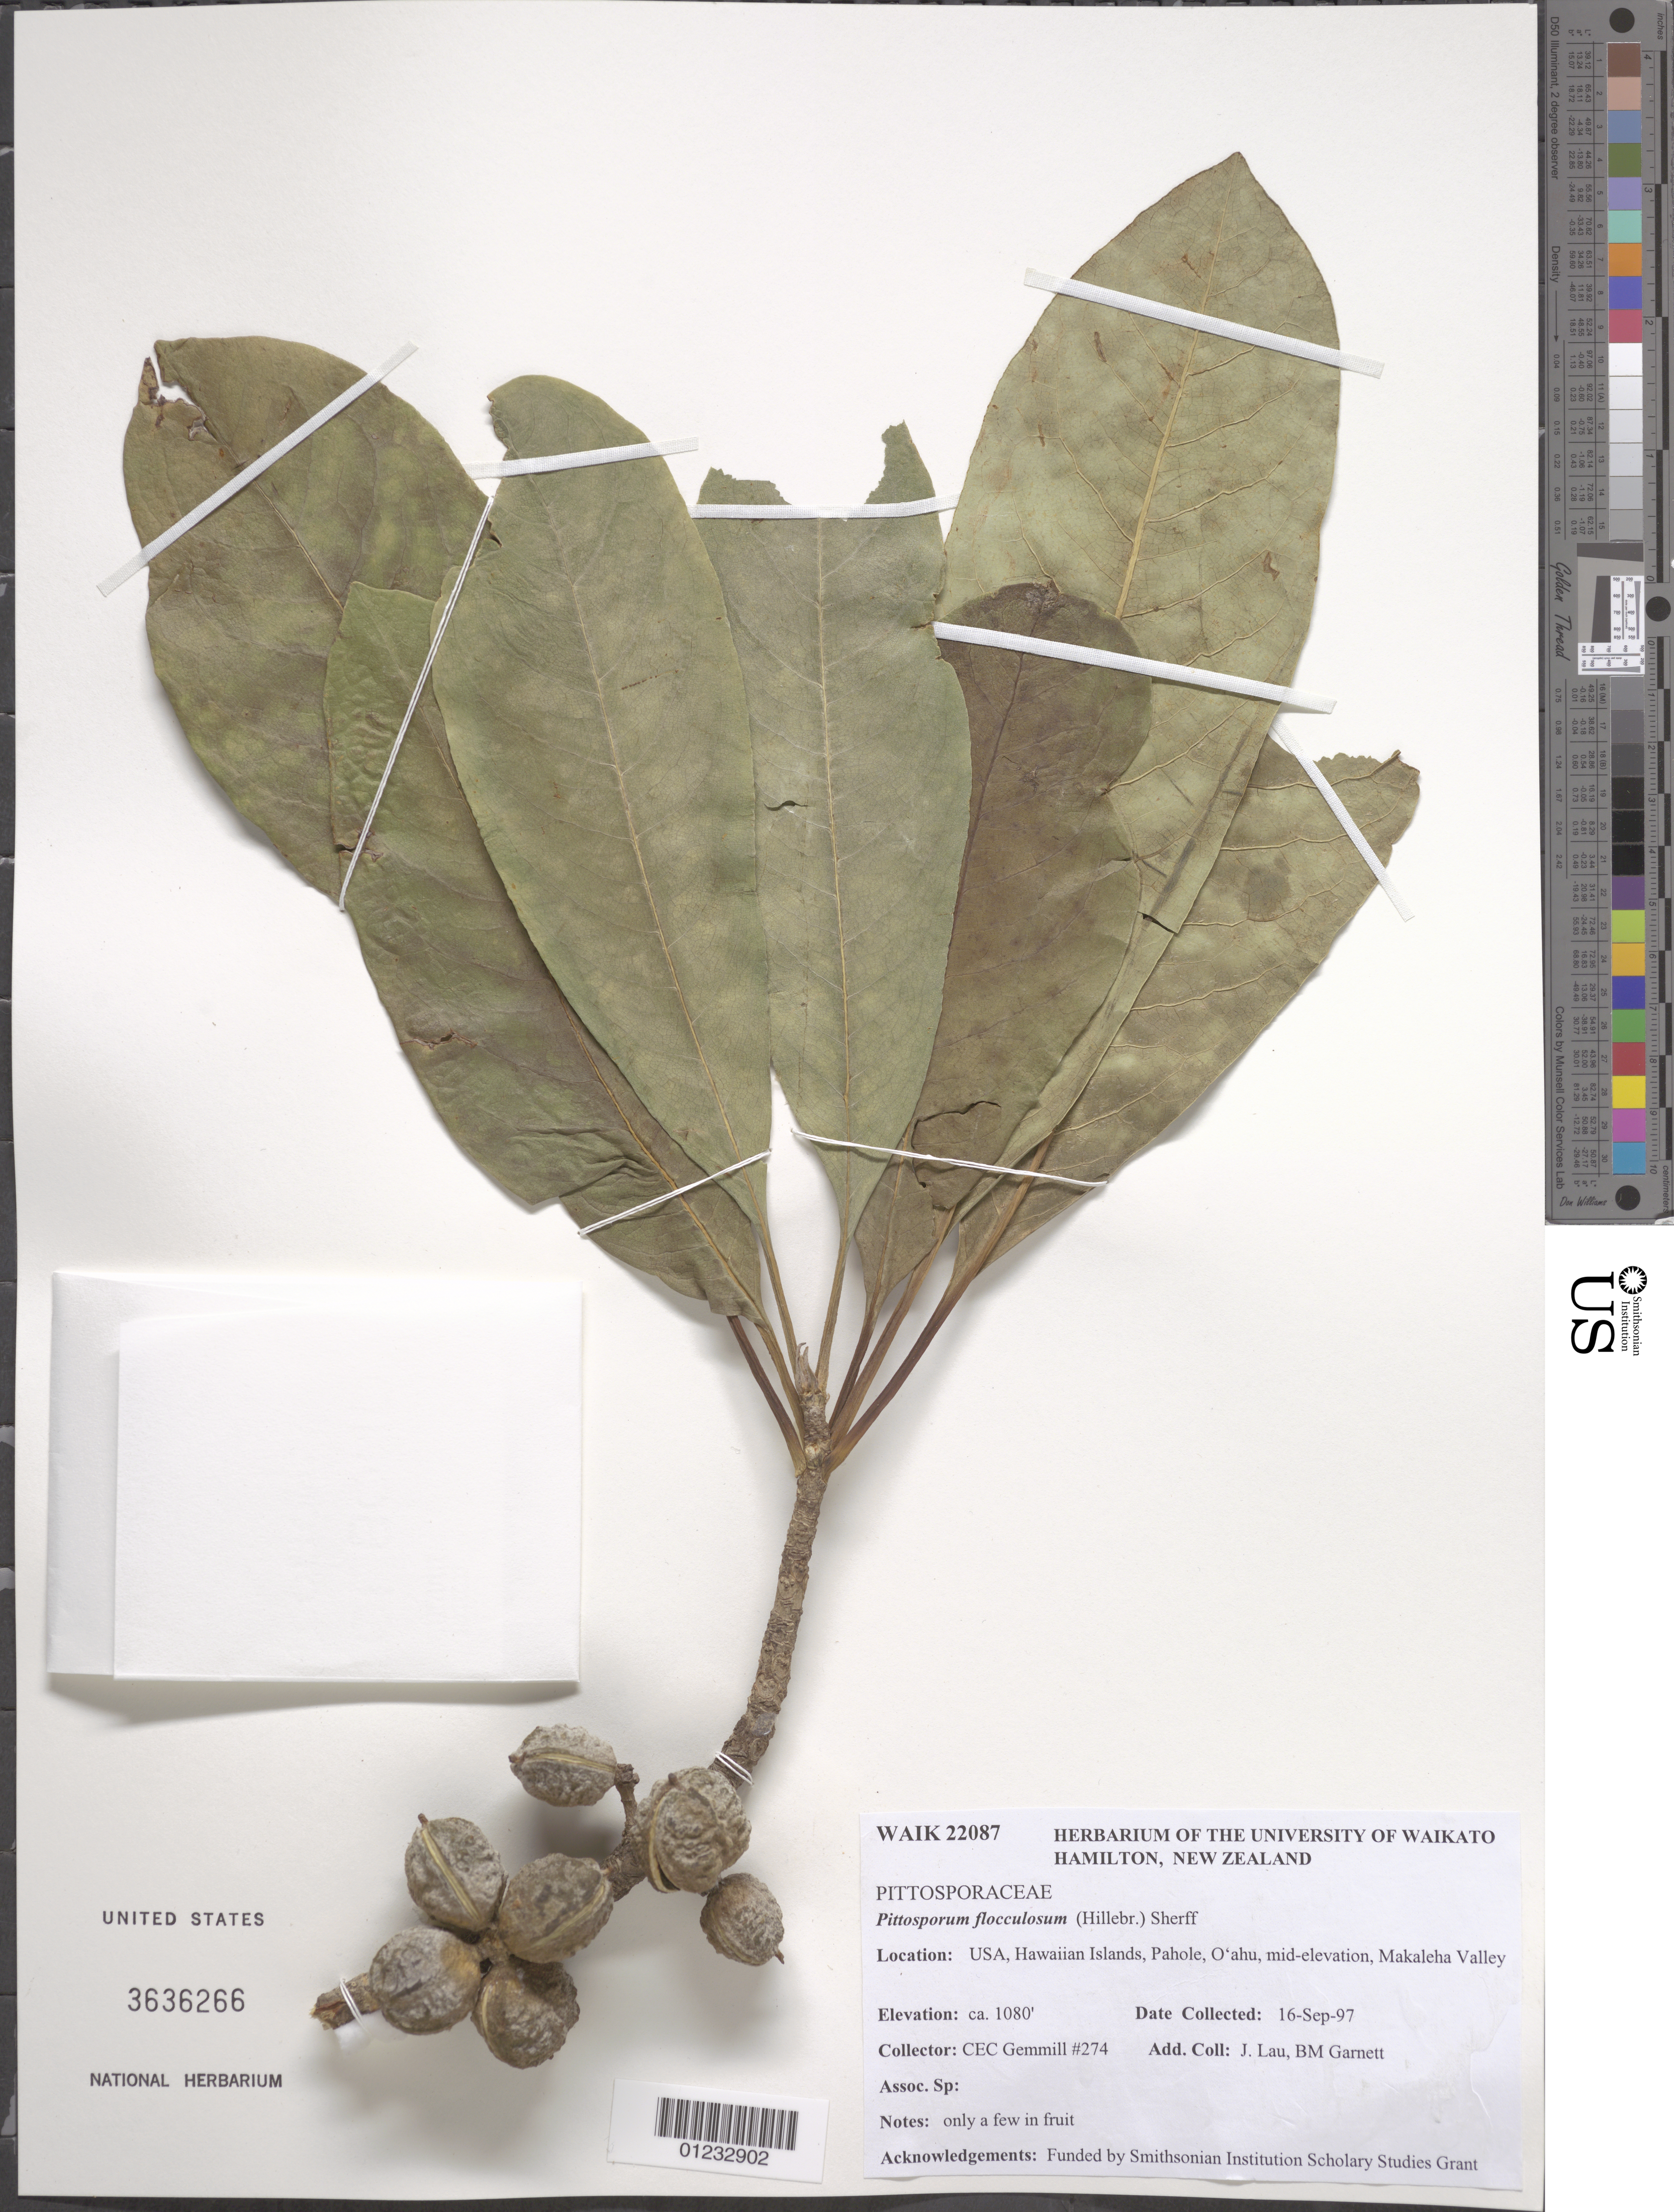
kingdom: Plantae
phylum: Tracheophyta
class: Magnoliopsida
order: Apiales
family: Pittosporaceae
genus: Pittosporum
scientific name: Pittosporum flocculosum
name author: (Hillebr.) Sherff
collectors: C. Gemmill, J. Lau & B. Garnett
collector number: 274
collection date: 1997-09-16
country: United States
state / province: Hawaii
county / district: Honolulu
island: Oahu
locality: Pahole, mid-elevation, Makaleha Valley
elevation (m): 329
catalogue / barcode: US 3636266